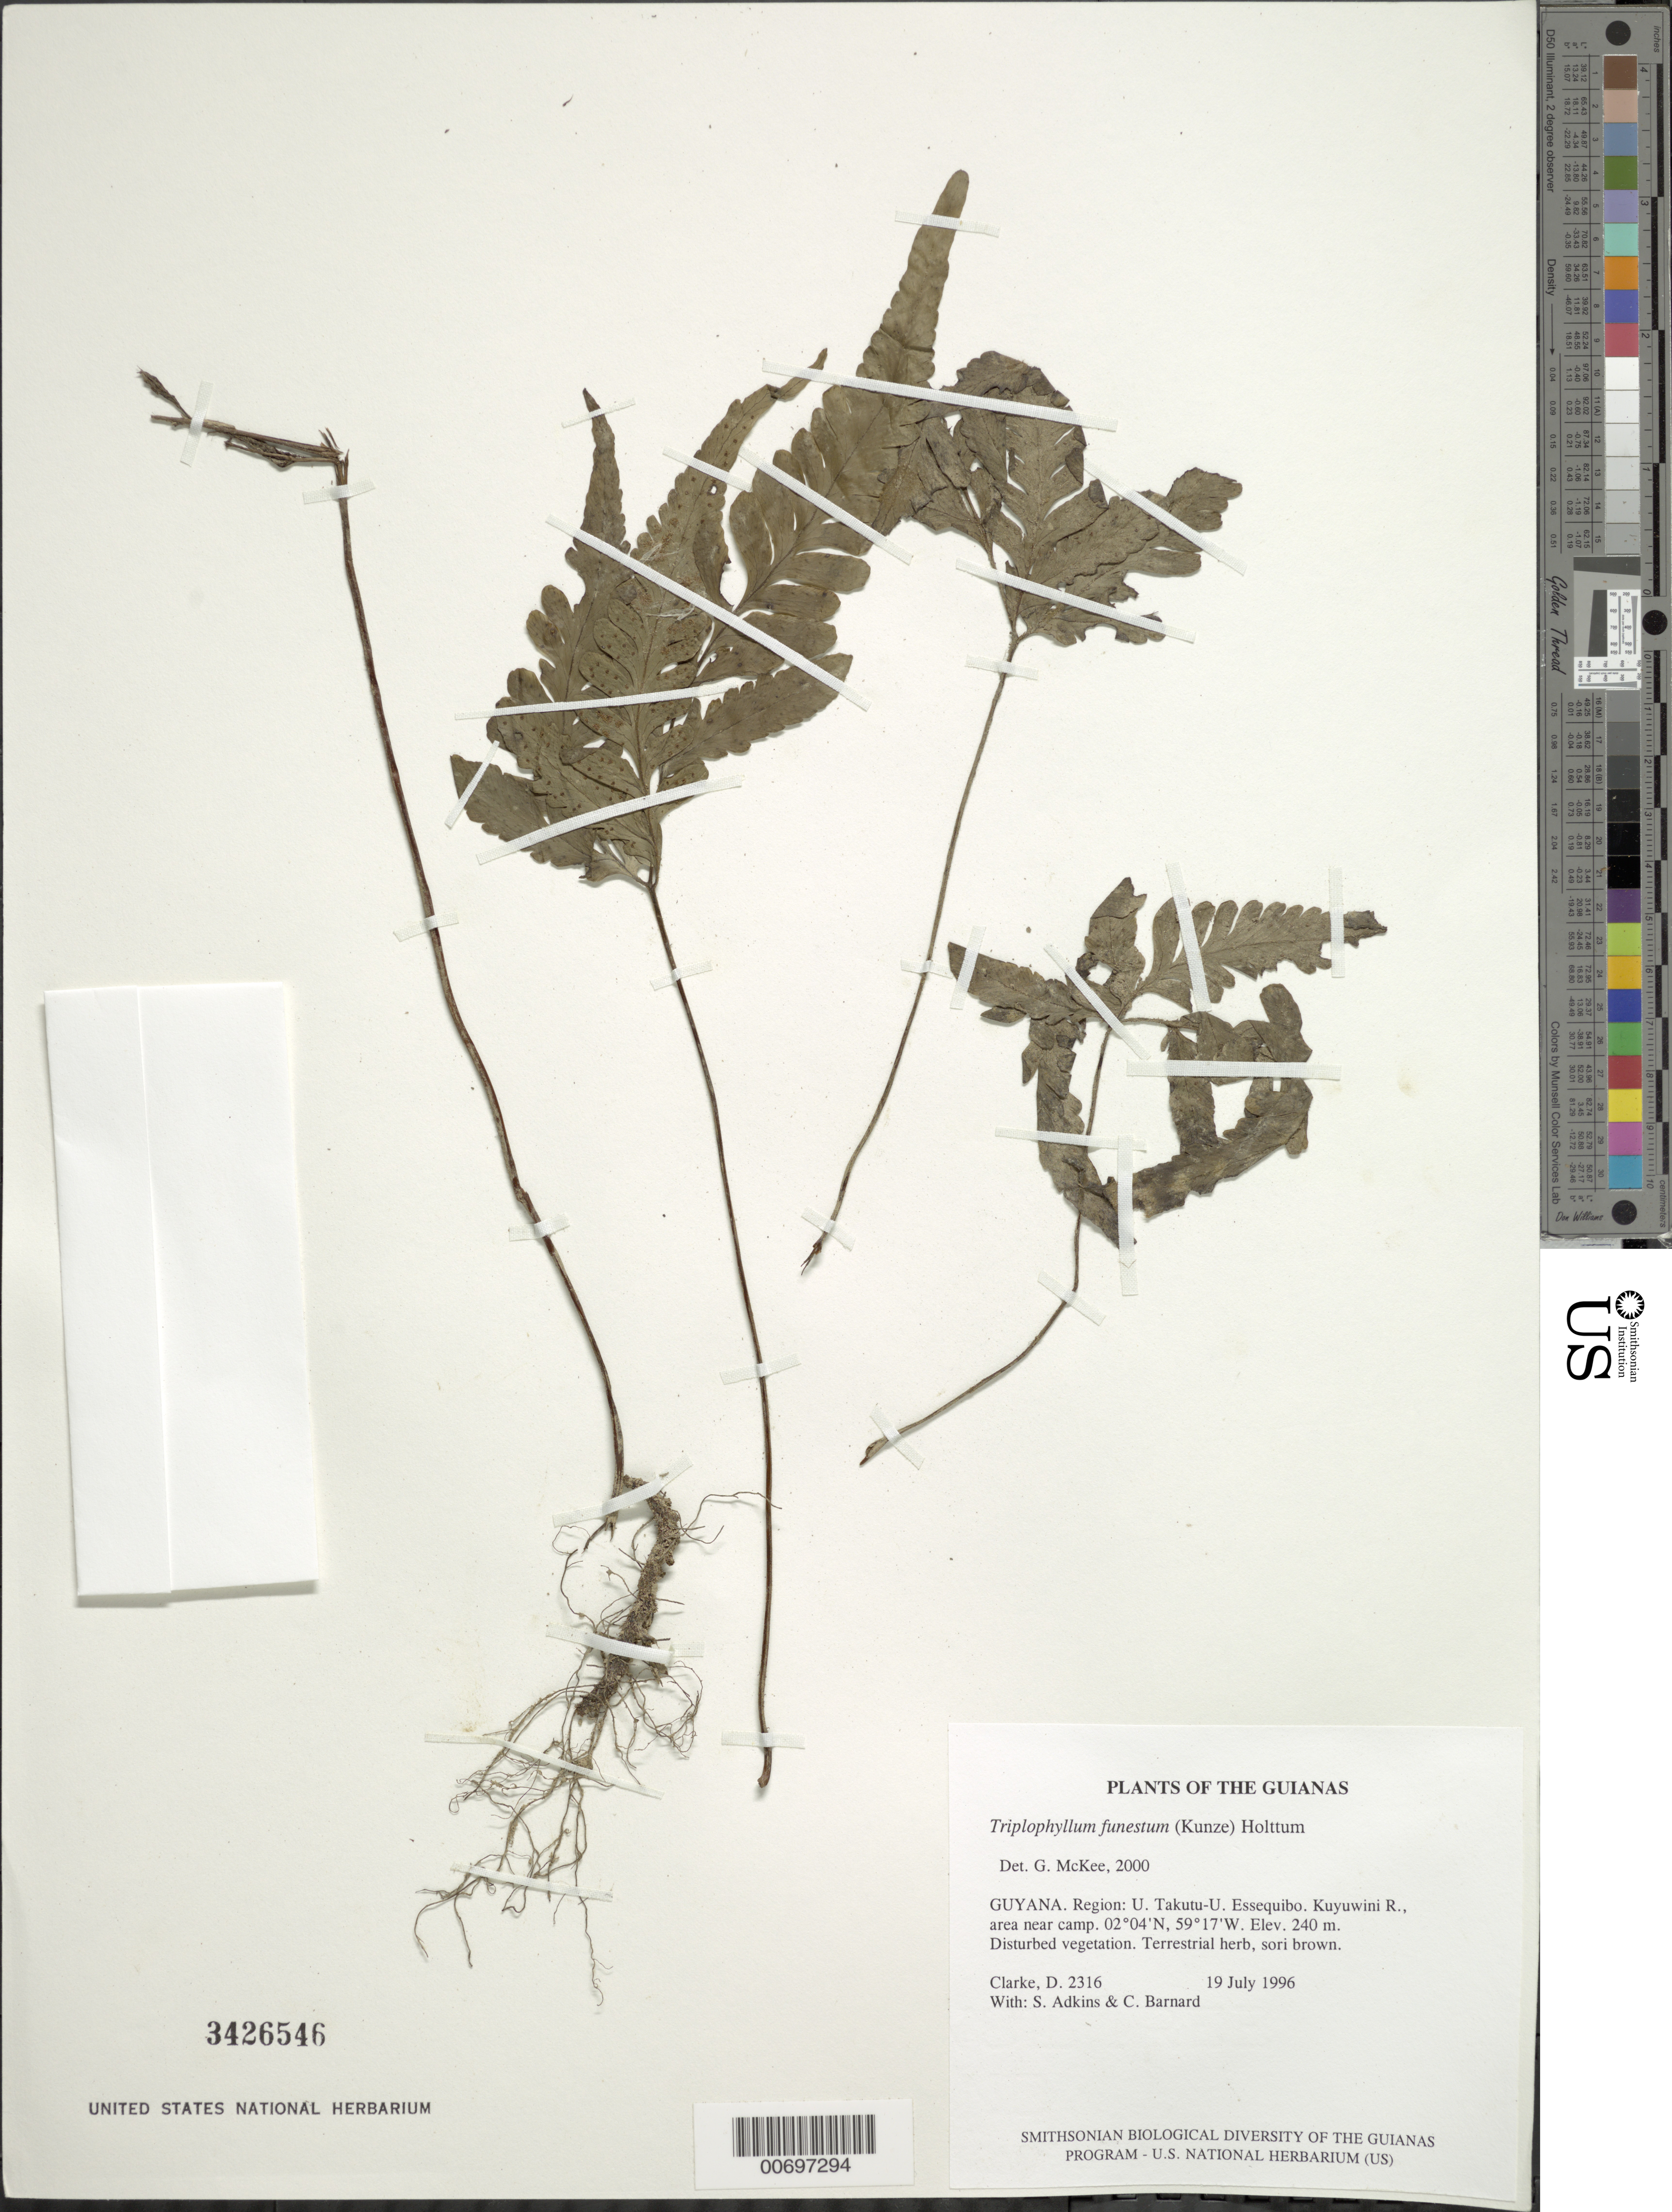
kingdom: Plantae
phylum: Tracheophyta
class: Polypodiopsida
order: Polypodiales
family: Tectariaceae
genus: Triplophyllum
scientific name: Triplophyllum funestum var. funestum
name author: (Kunze) Holttum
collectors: H. D. Clarke, S. Adkins & C. Bernard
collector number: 2316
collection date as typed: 19 July 1996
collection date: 1996-07-19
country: Guyana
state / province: U. Takutu-U. Essequibo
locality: Kuyuwini R., area near camp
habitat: Disturbed vegetation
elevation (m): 240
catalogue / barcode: US 3426546